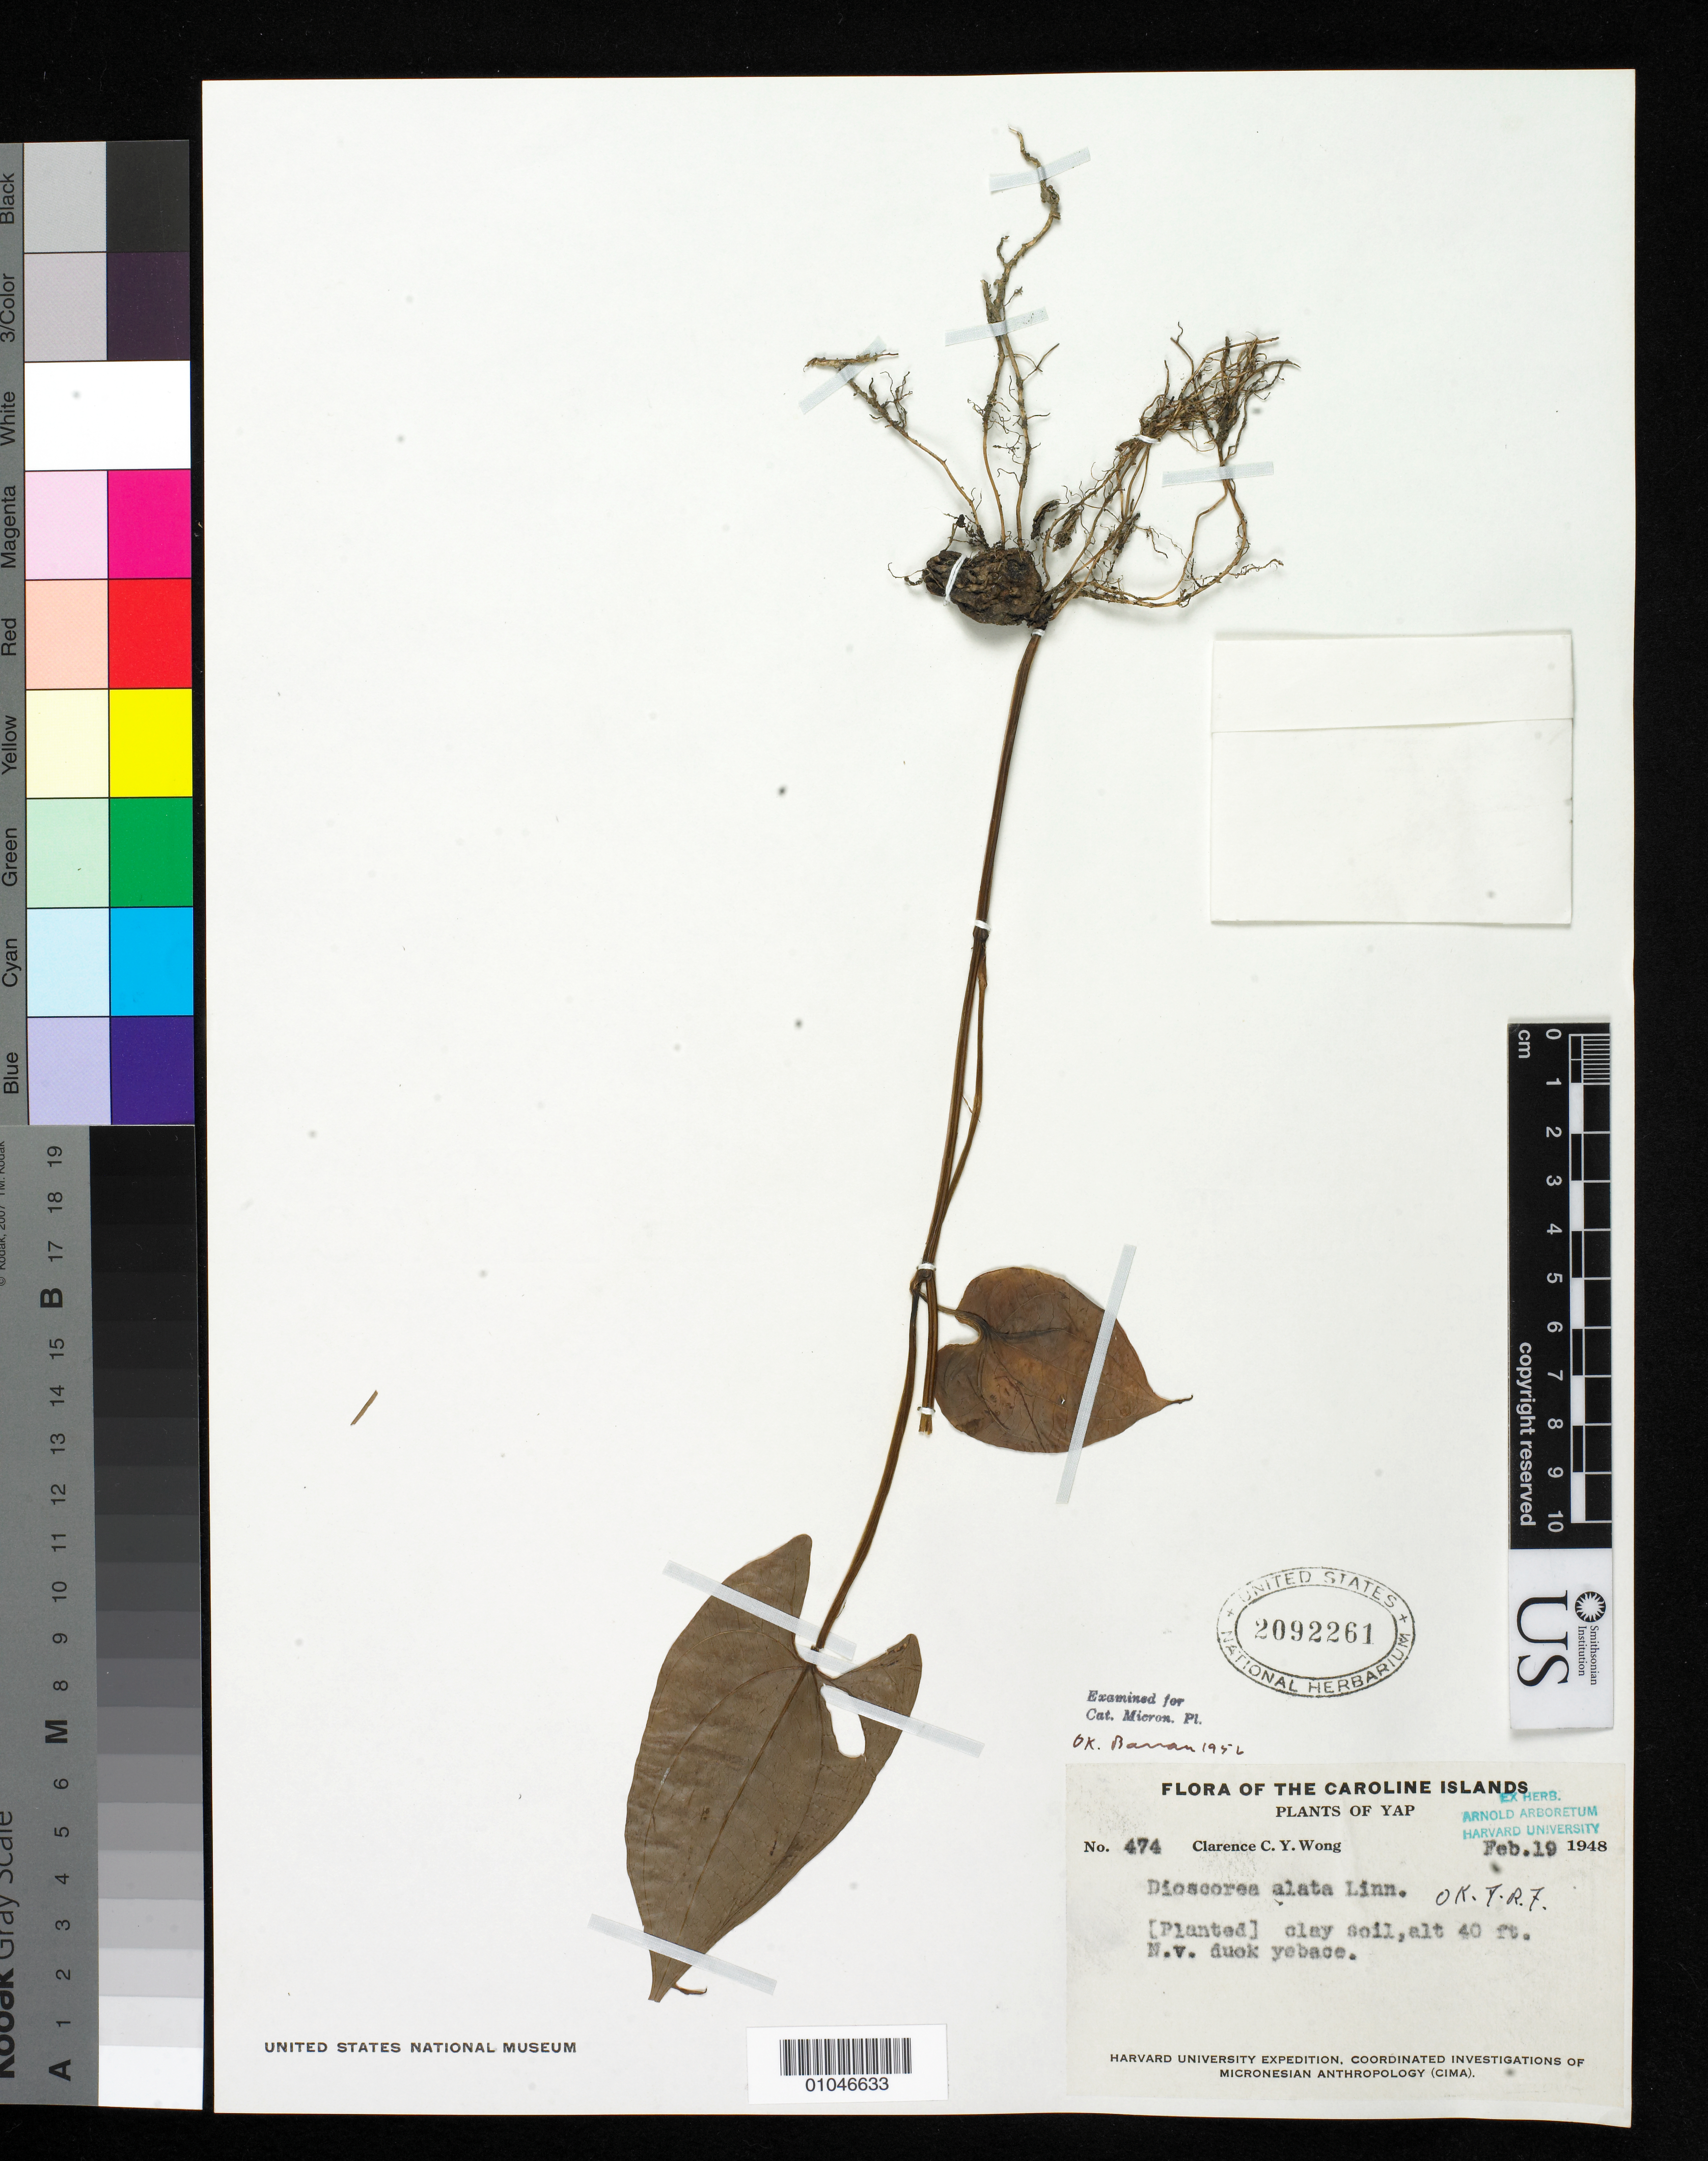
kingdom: Plantae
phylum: Tracheophyta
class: Liliopsida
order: Dioscoreales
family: Dioscoreaceae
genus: Dioscorea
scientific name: Dioscorea alata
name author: L.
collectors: C. Wong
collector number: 474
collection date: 1948-02-19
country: Micronesia, Federated States of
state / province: Yap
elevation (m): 12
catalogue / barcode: US 2092261